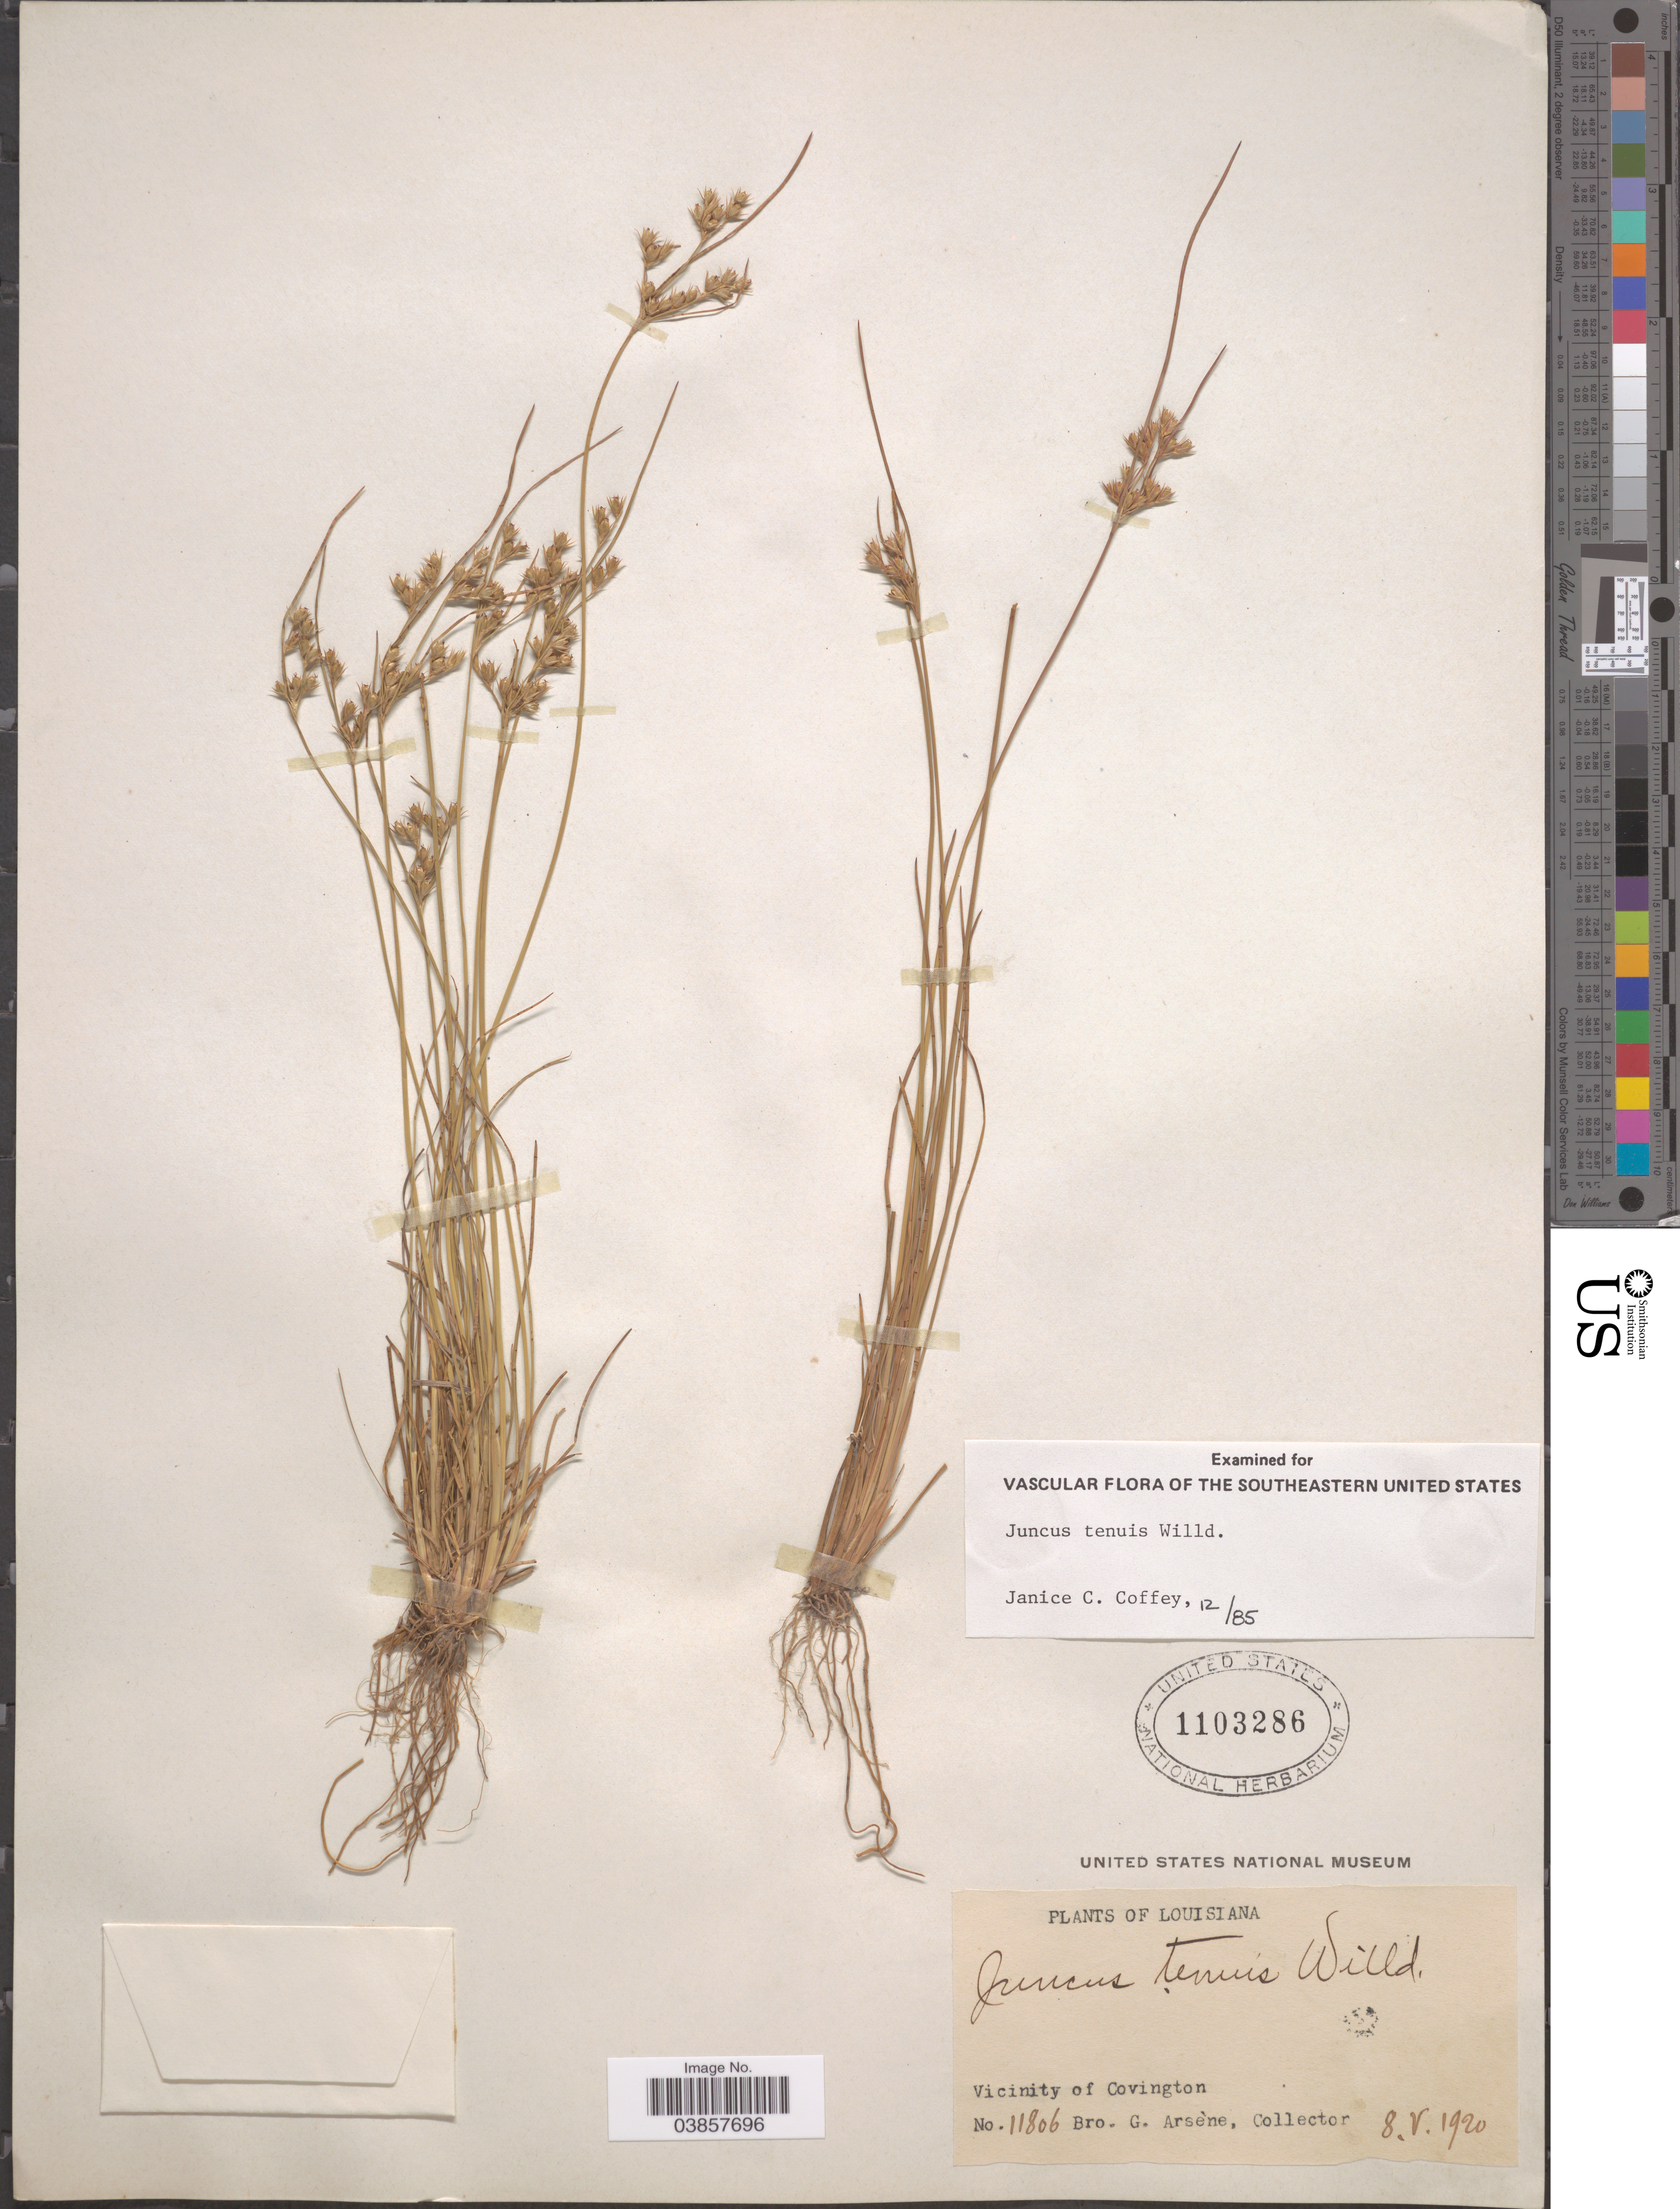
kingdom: Plantae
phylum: Tracheophyta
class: Liliopsida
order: Poales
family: Juncaceae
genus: Juncus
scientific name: Juncus tenuis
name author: Willd.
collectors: Bro. G. Arsène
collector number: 11806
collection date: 1920-05-08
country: United States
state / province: Louisiana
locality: Vicinity of Covington.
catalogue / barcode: US 1103286